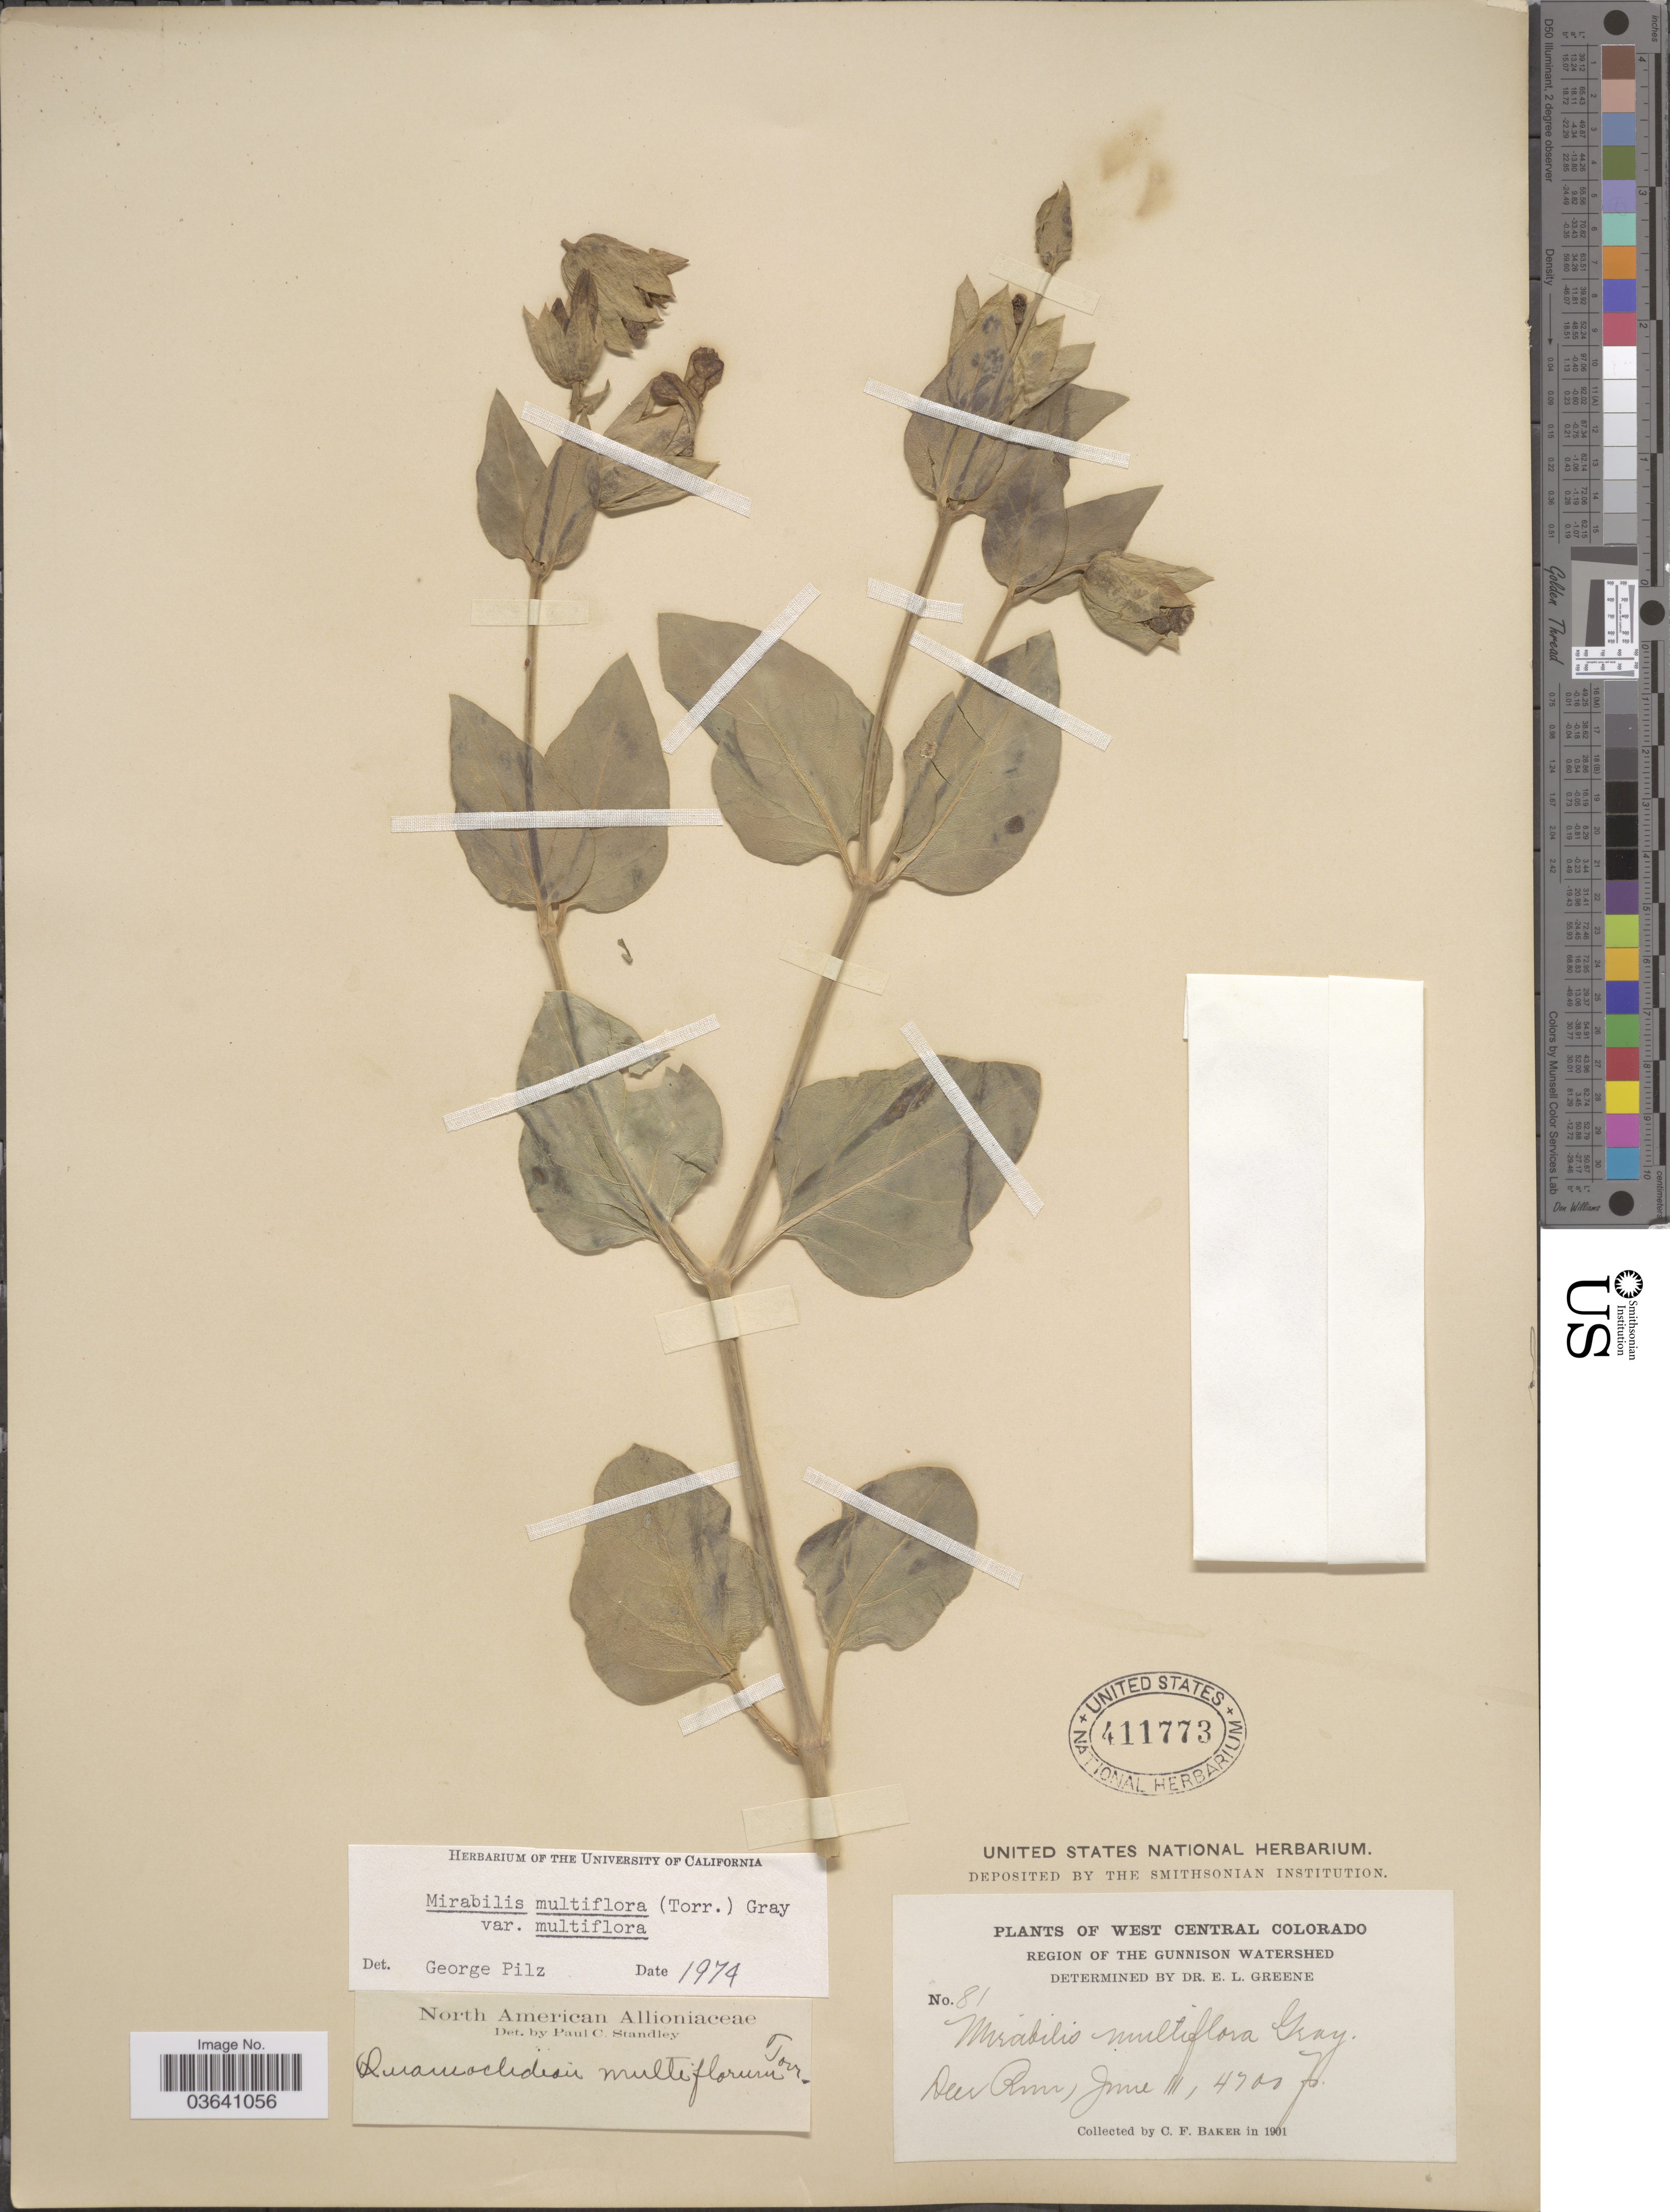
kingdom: Plantae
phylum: Tracheophyta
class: Magnoliopsida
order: Caryophyllales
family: Nyctaginaceae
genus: Mirabilis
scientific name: Mirabilis multiflora var. multiflora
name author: (Torr.) A. Gray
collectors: C. F. Baker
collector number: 81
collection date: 1901-06-11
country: United States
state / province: Colorado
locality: West Central Colorado. Region of the Gunnison Watershed. Deer River.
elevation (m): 1433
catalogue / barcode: US 411773